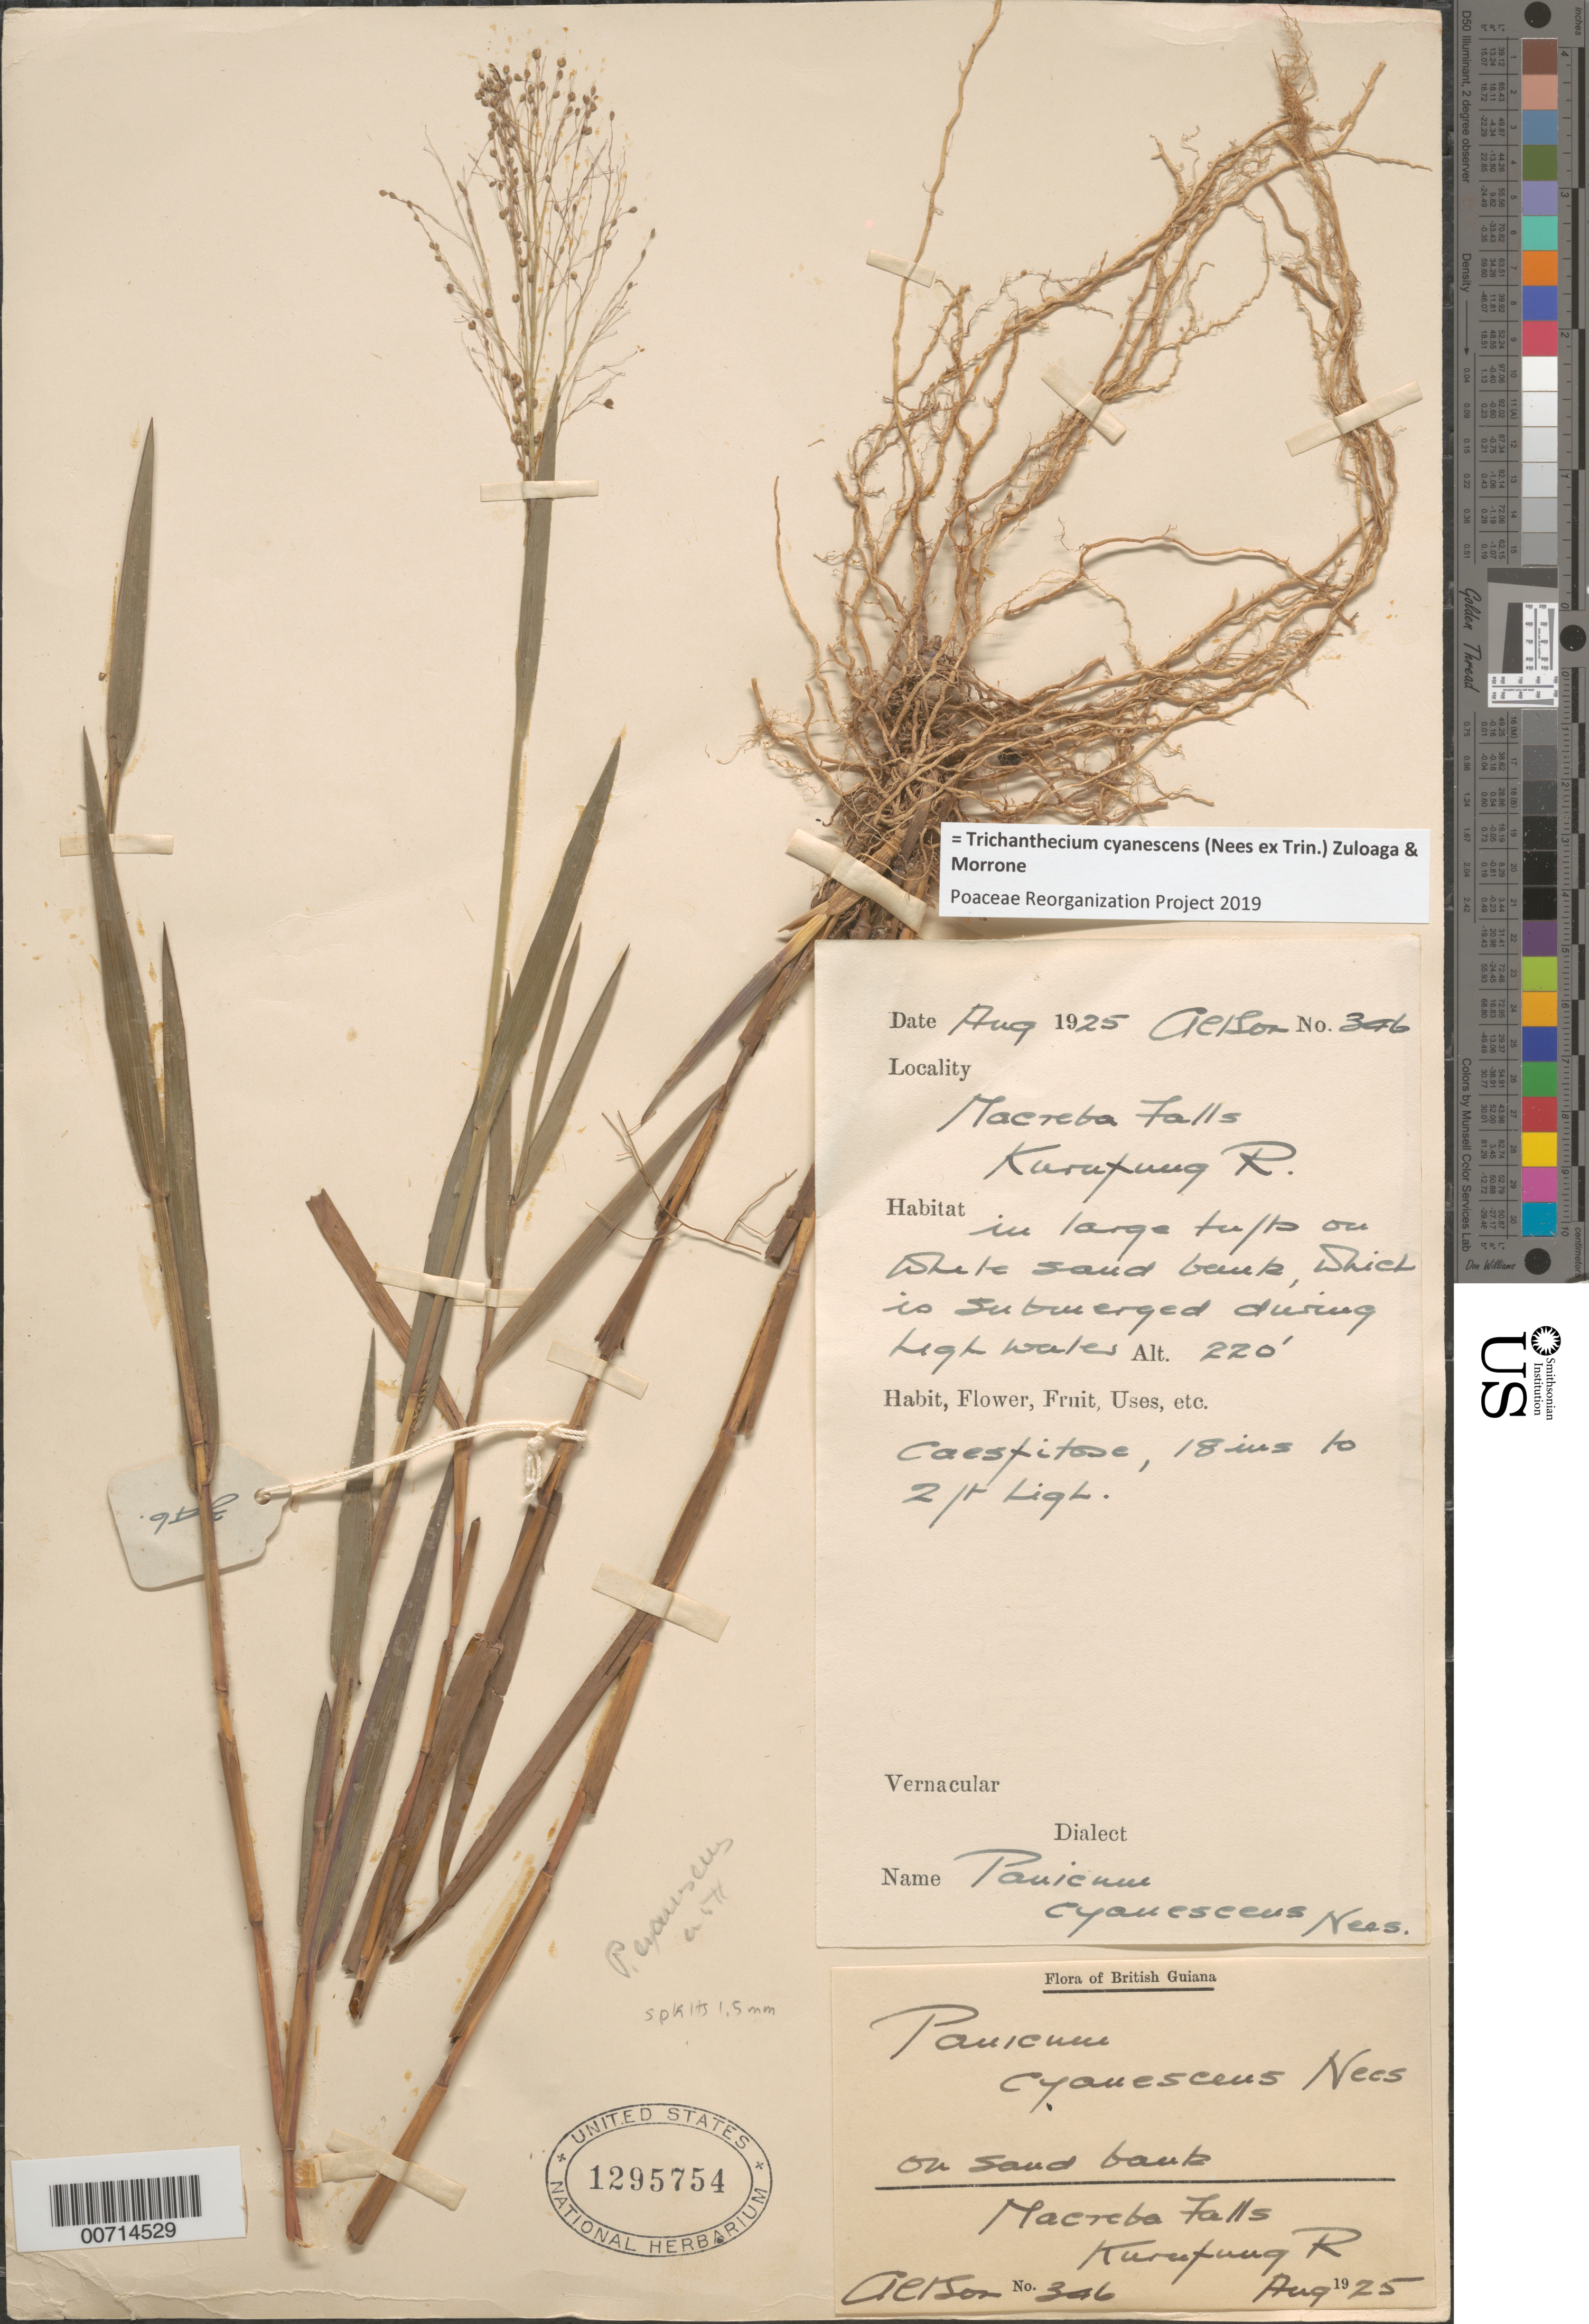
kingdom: Plantae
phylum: Tracheophyta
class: Liliopsida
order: Poales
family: Poaceae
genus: Trichanthecium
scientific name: Trichanthecium cyanescens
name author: (Nees ex Trin.) Zuloaga & Morrone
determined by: Poaceae Reorganization Project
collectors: R. Altson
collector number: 346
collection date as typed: Aug-25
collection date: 1925-08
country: Guyana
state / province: Cuyuni-Mazaruni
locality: Macreba Falls, Kurutung River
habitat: White sand bank, which is submerged during high waves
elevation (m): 67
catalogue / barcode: US 1295754